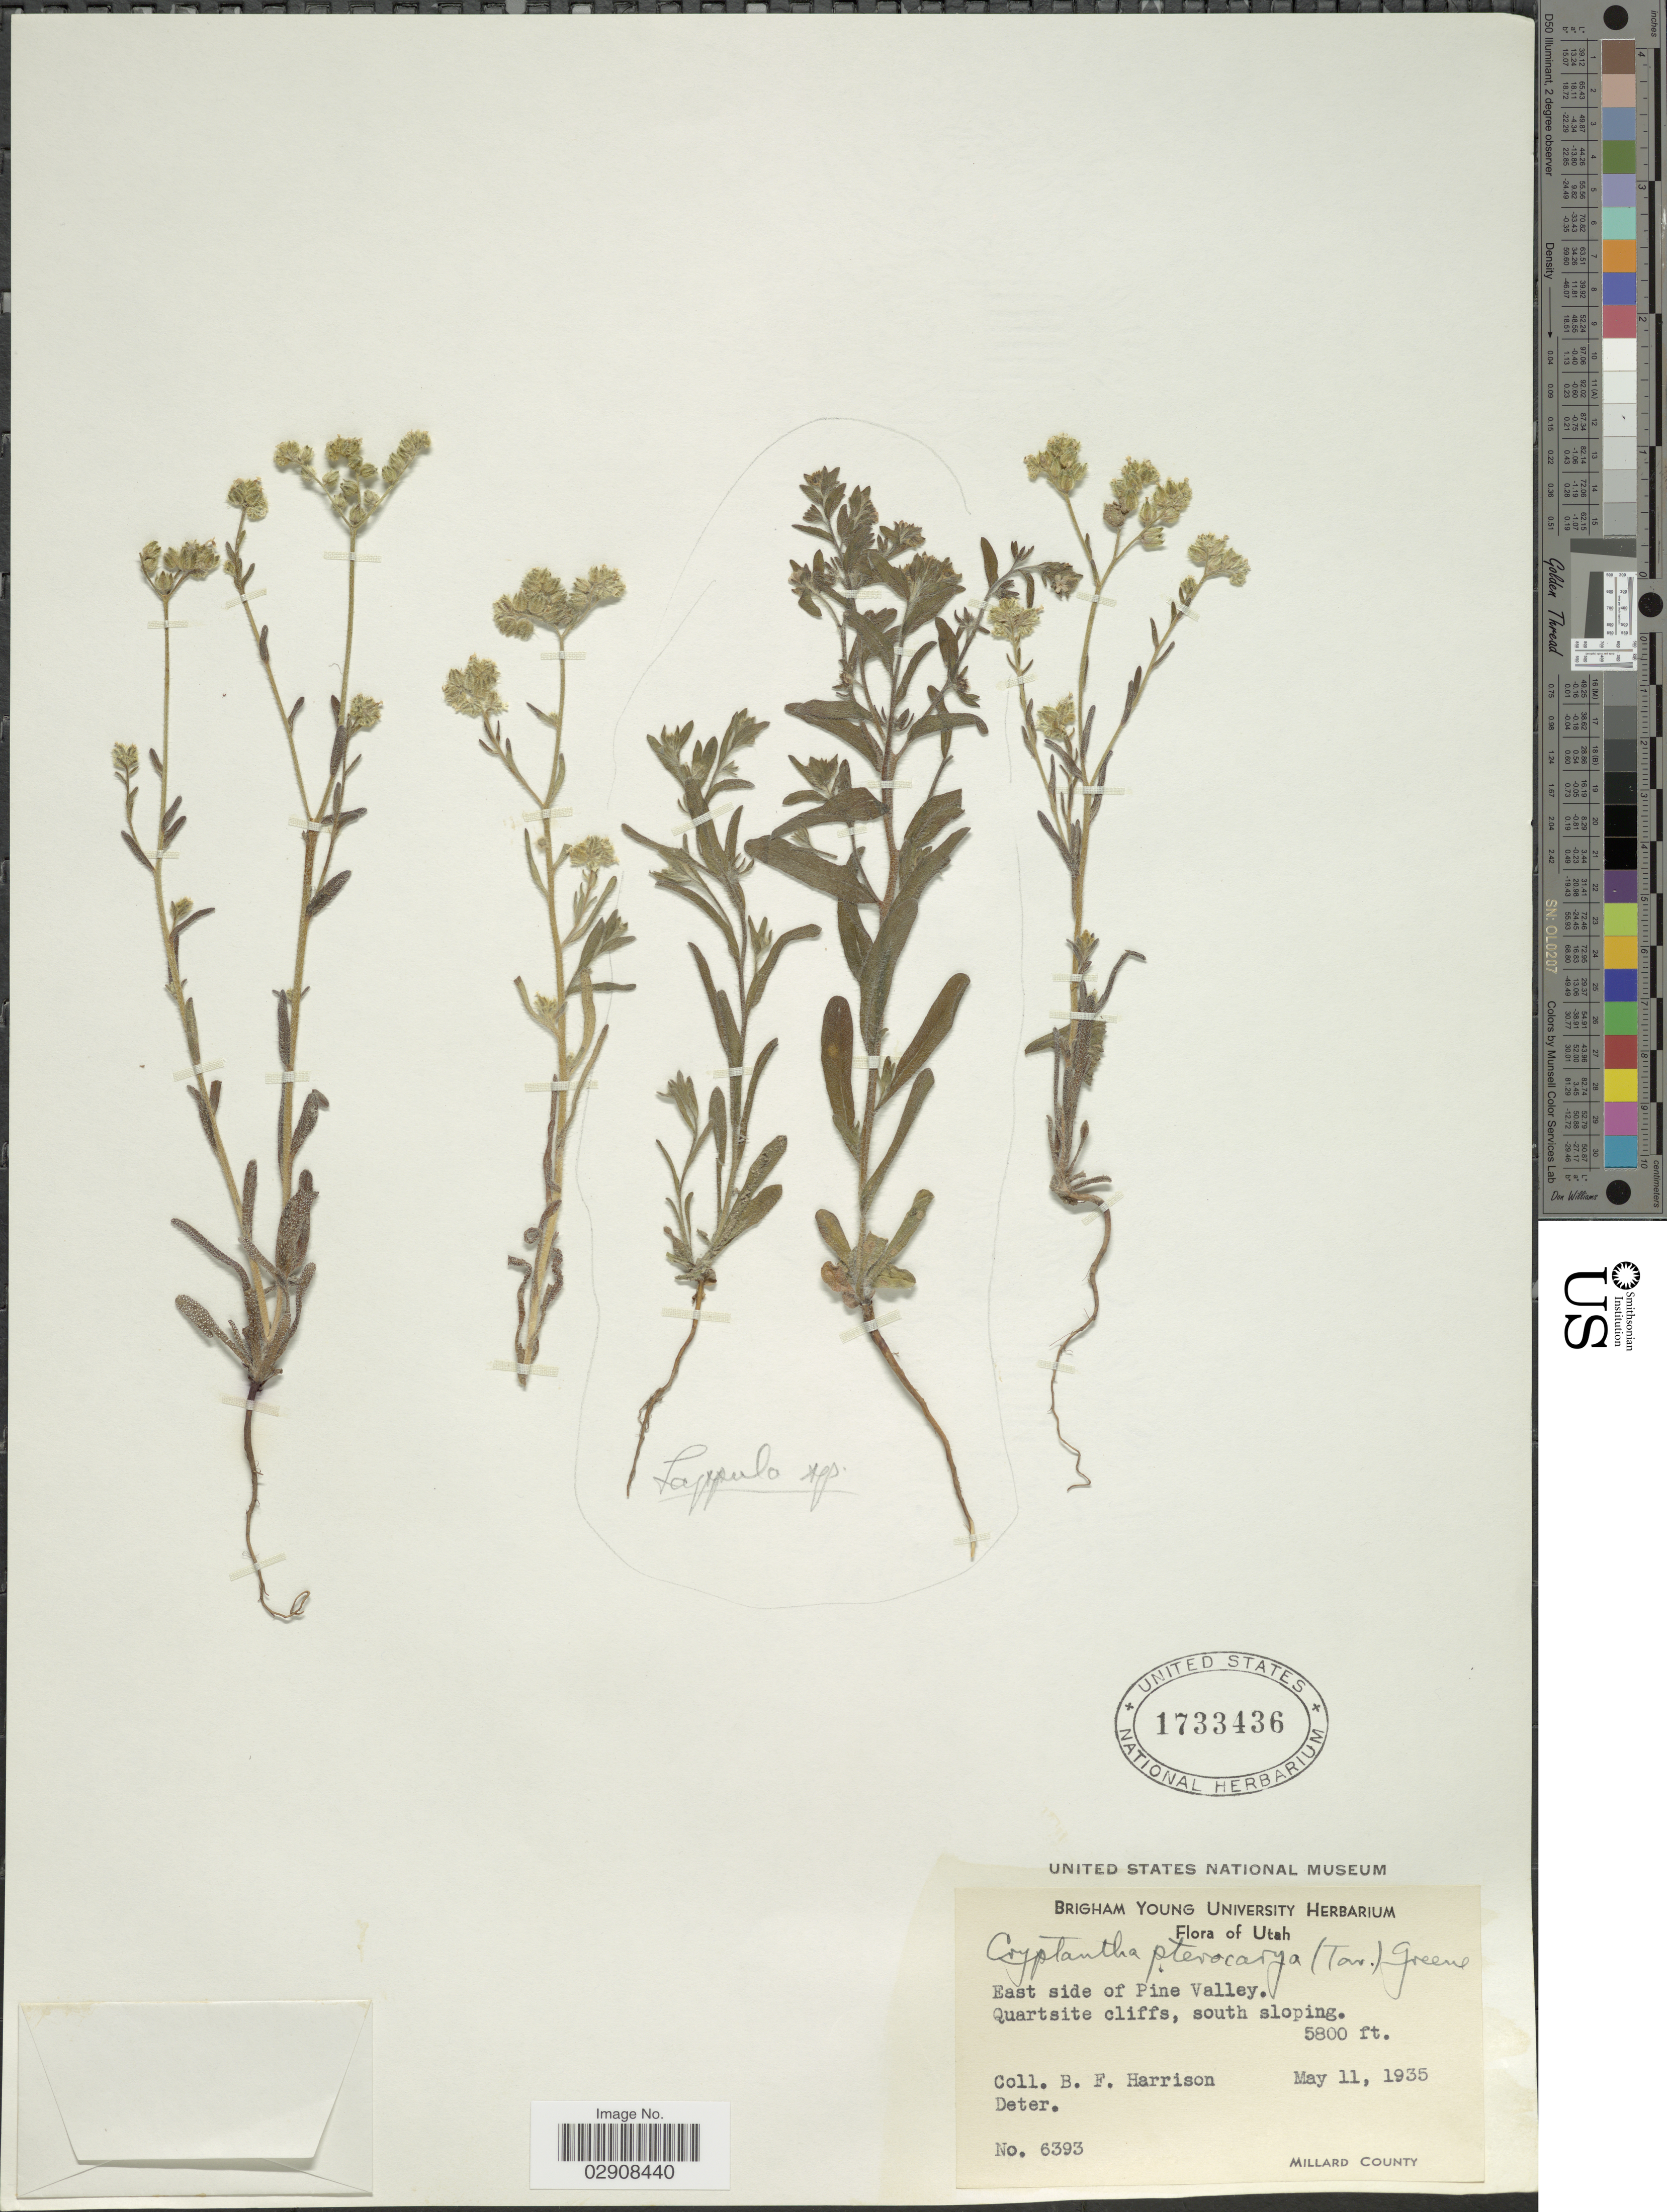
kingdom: Plantae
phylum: Tracheophyta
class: Magnoliopsida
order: Boraginales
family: Boraginaceae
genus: Cryptantha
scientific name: Cryptantha pterocarya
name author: (Torr.) Greene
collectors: B. F. Harrison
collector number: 6393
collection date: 1935-05-11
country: United States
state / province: Utah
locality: East side of Pine Valley. Quartsite cliffs, south sloping.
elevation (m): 1768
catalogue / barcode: US 1733436